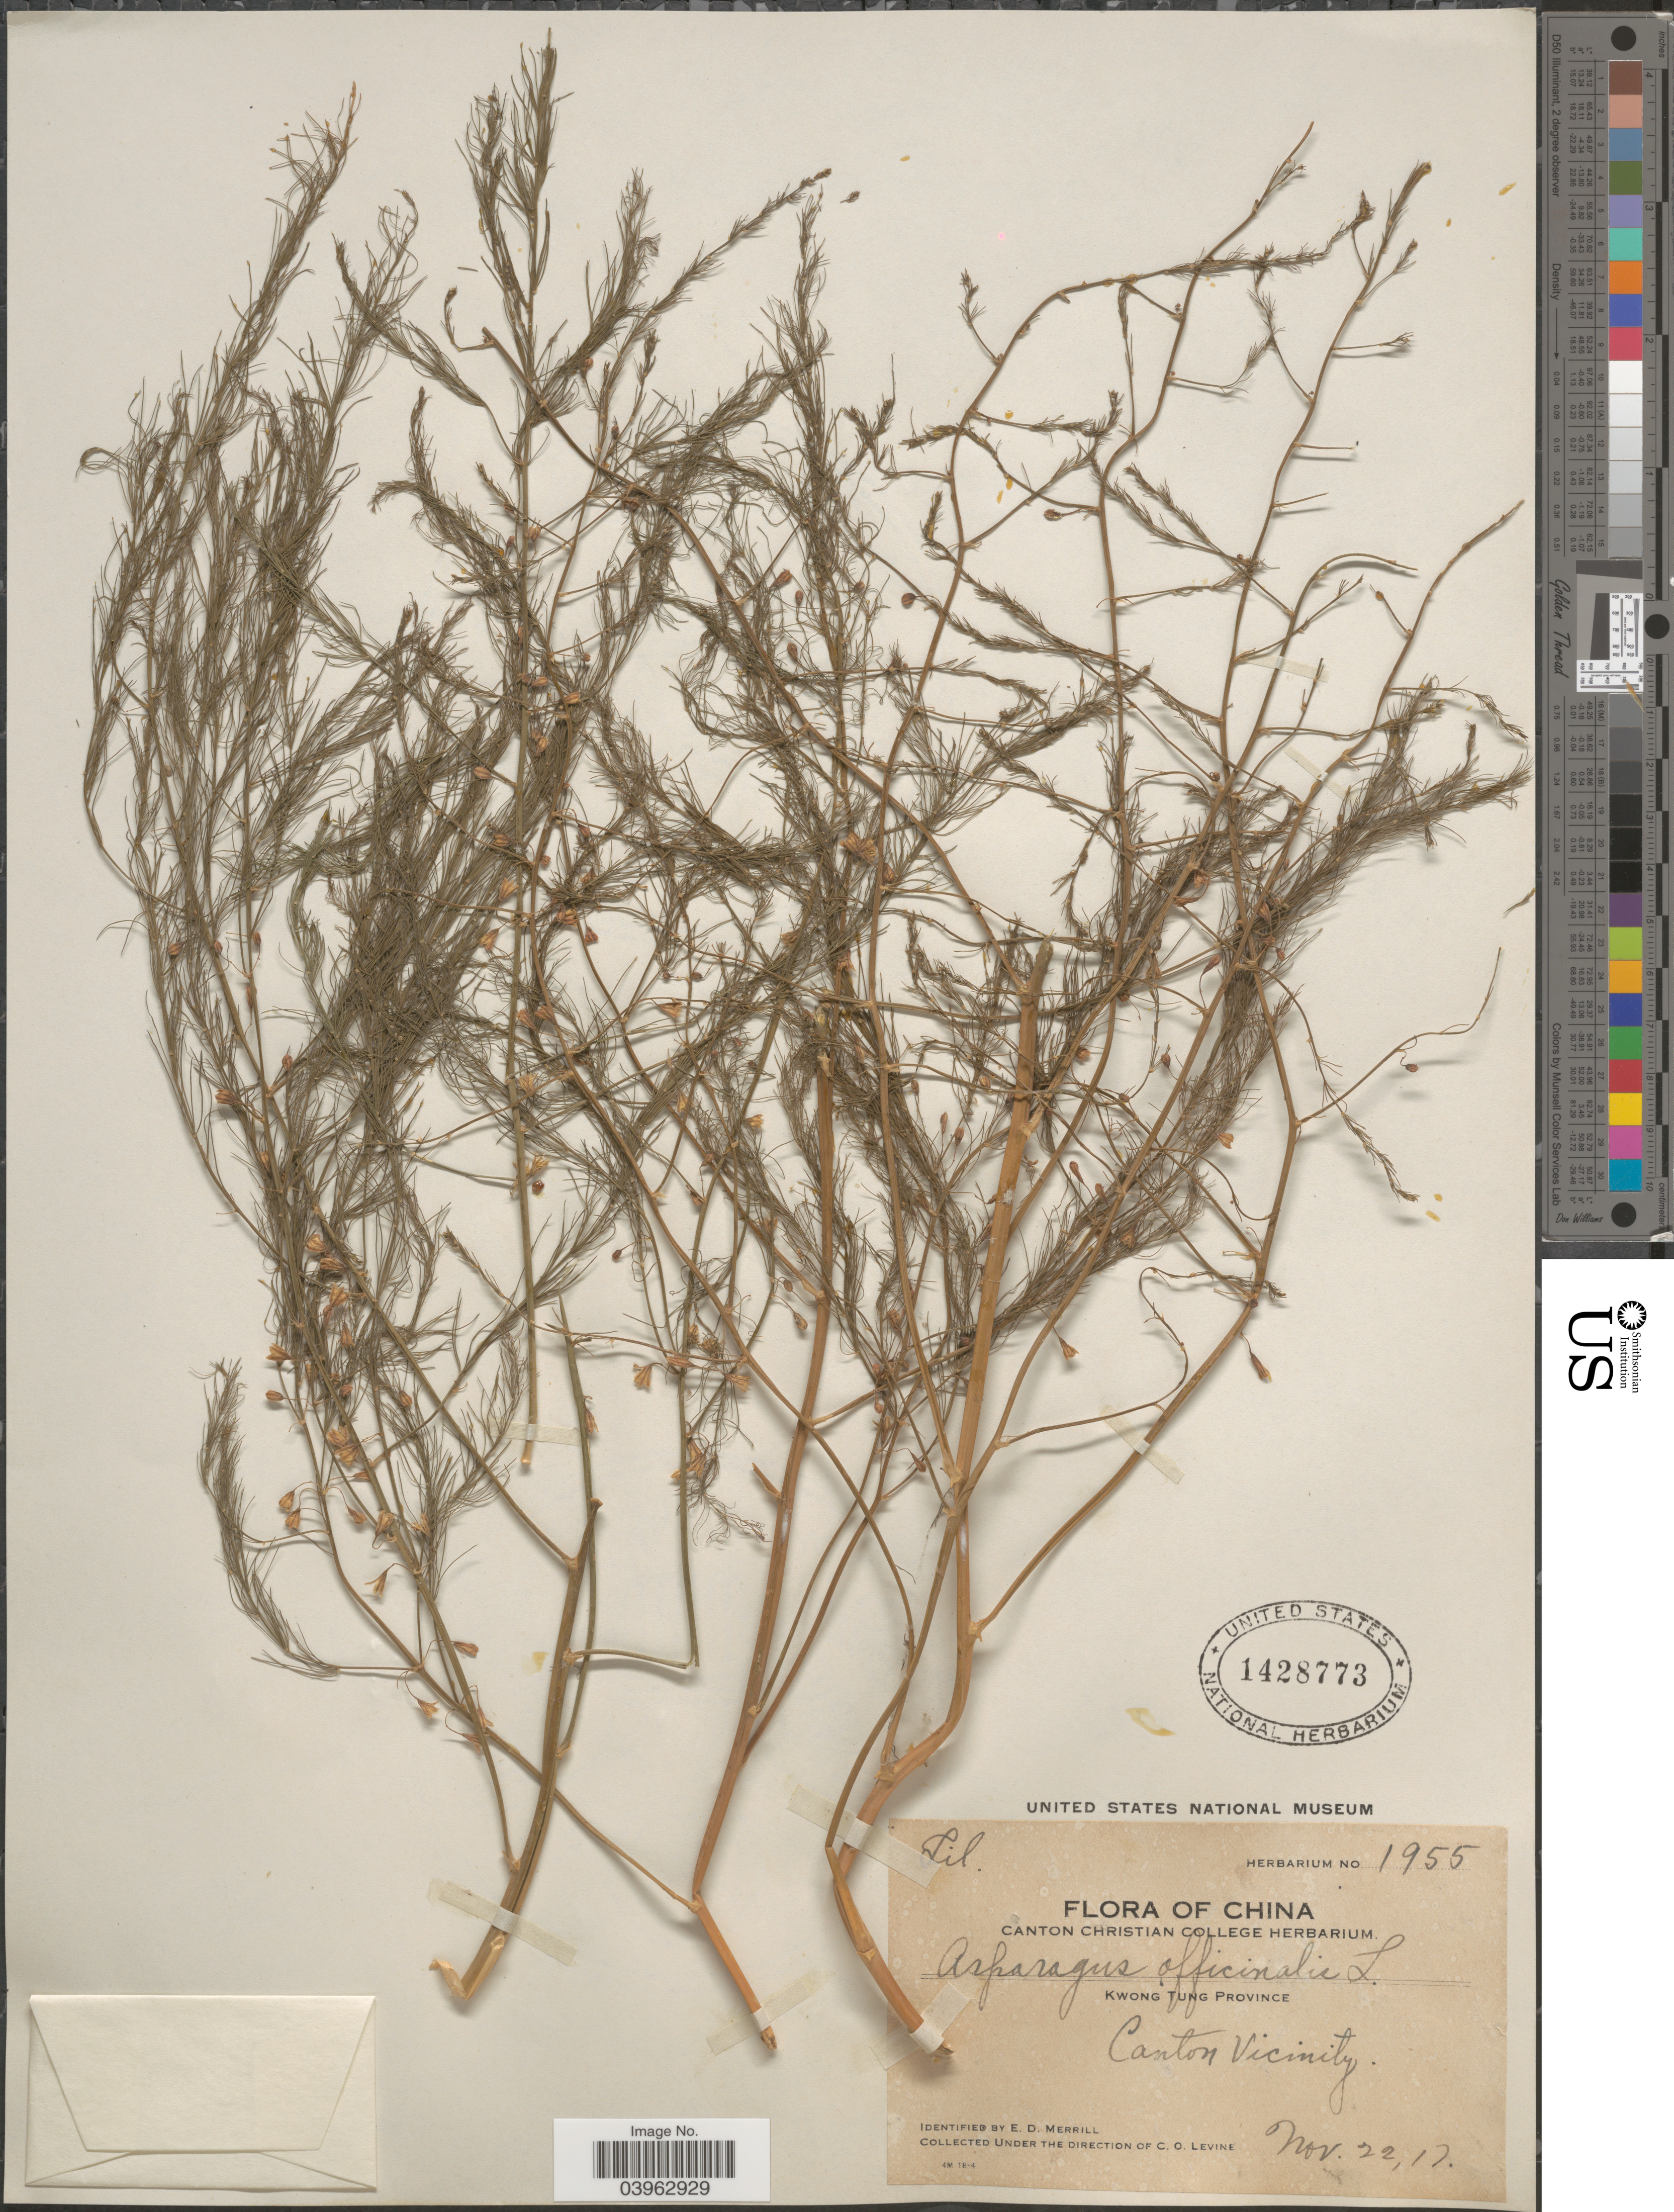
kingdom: Plantae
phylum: Tracheophyta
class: Liliopsida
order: Asparagales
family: Asparagaceae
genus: Asparagus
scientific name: Asparagus officinalis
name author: L.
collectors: C. O. Levine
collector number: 1955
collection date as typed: Transcribed d/m/y: 22/11/17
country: China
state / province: Guangdong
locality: Kwong Tung Province. Canton Vicinity.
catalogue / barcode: US 1428773